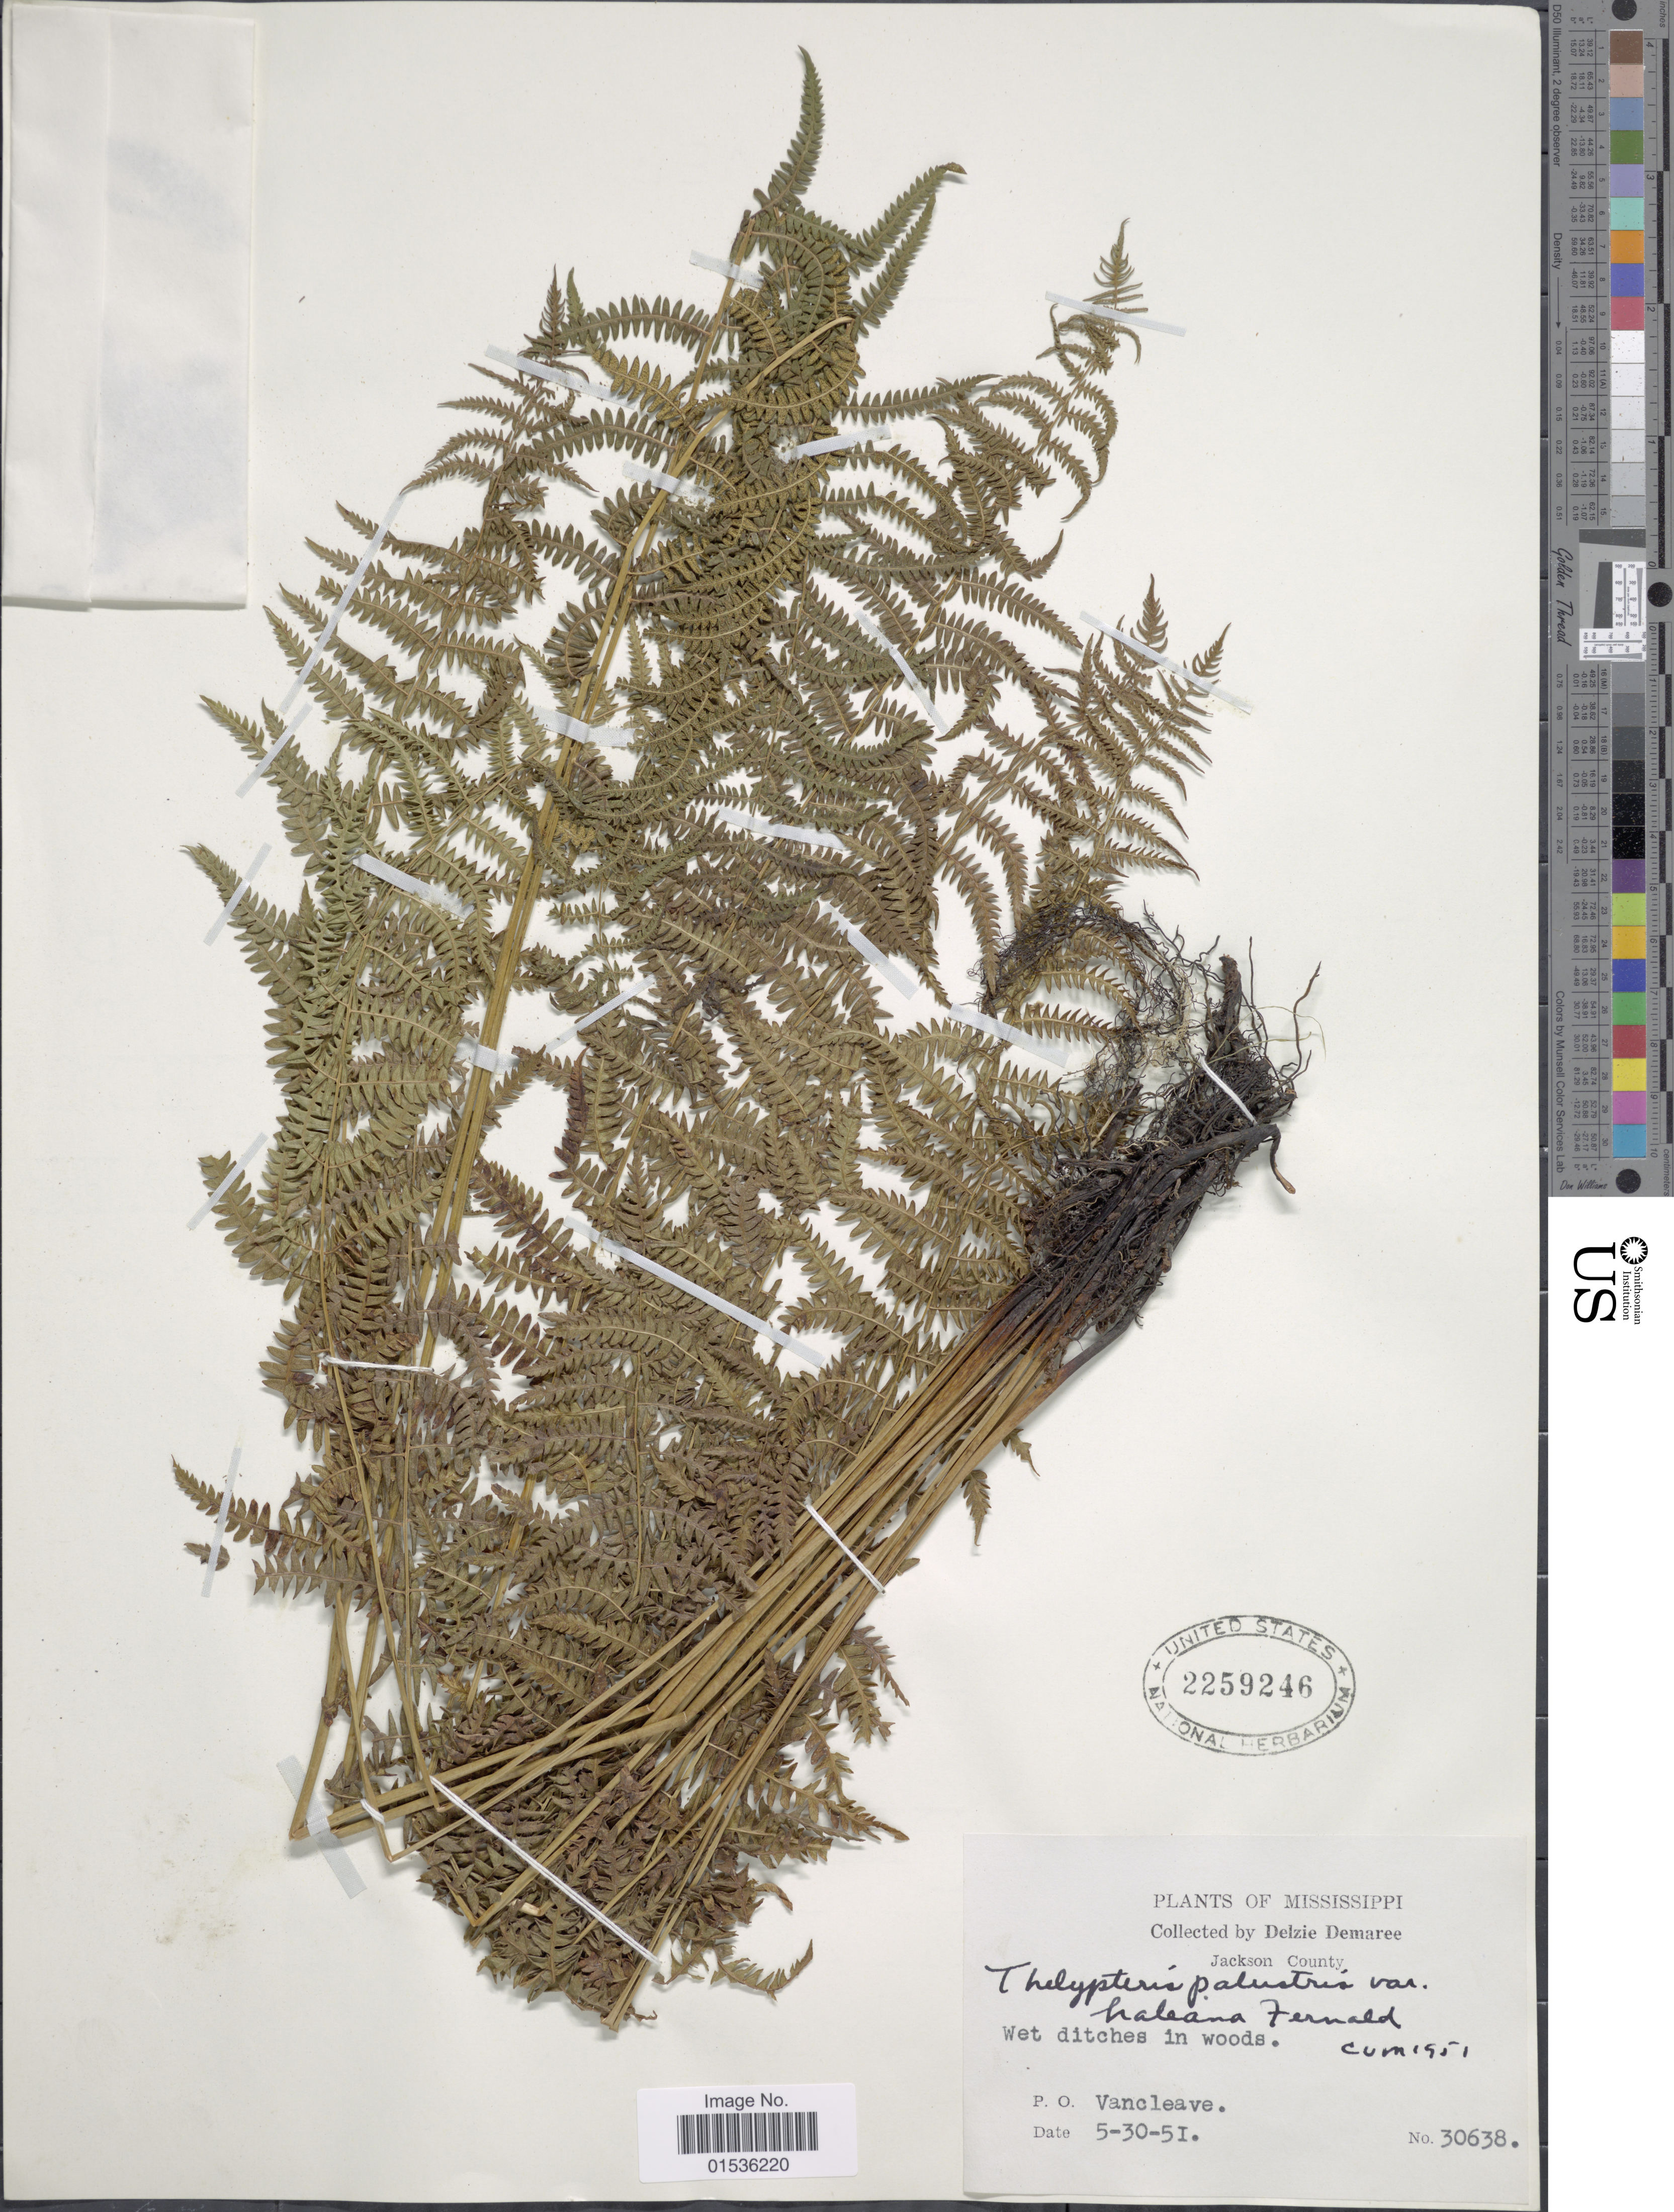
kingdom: Plantae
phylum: Tracheophyta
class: Polypodiopsida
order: Polypodiales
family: Thelypteridaceae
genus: Phegopteris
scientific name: Phegopteris connectilis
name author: (Michx.) Watt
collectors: D. Demaree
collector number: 30638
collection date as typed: Transcribed d/m/y: 30/5/51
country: United States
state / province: Mississippi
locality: Mississippi, Jackson County. P.O. Vancleave.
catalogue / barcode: US 2259246